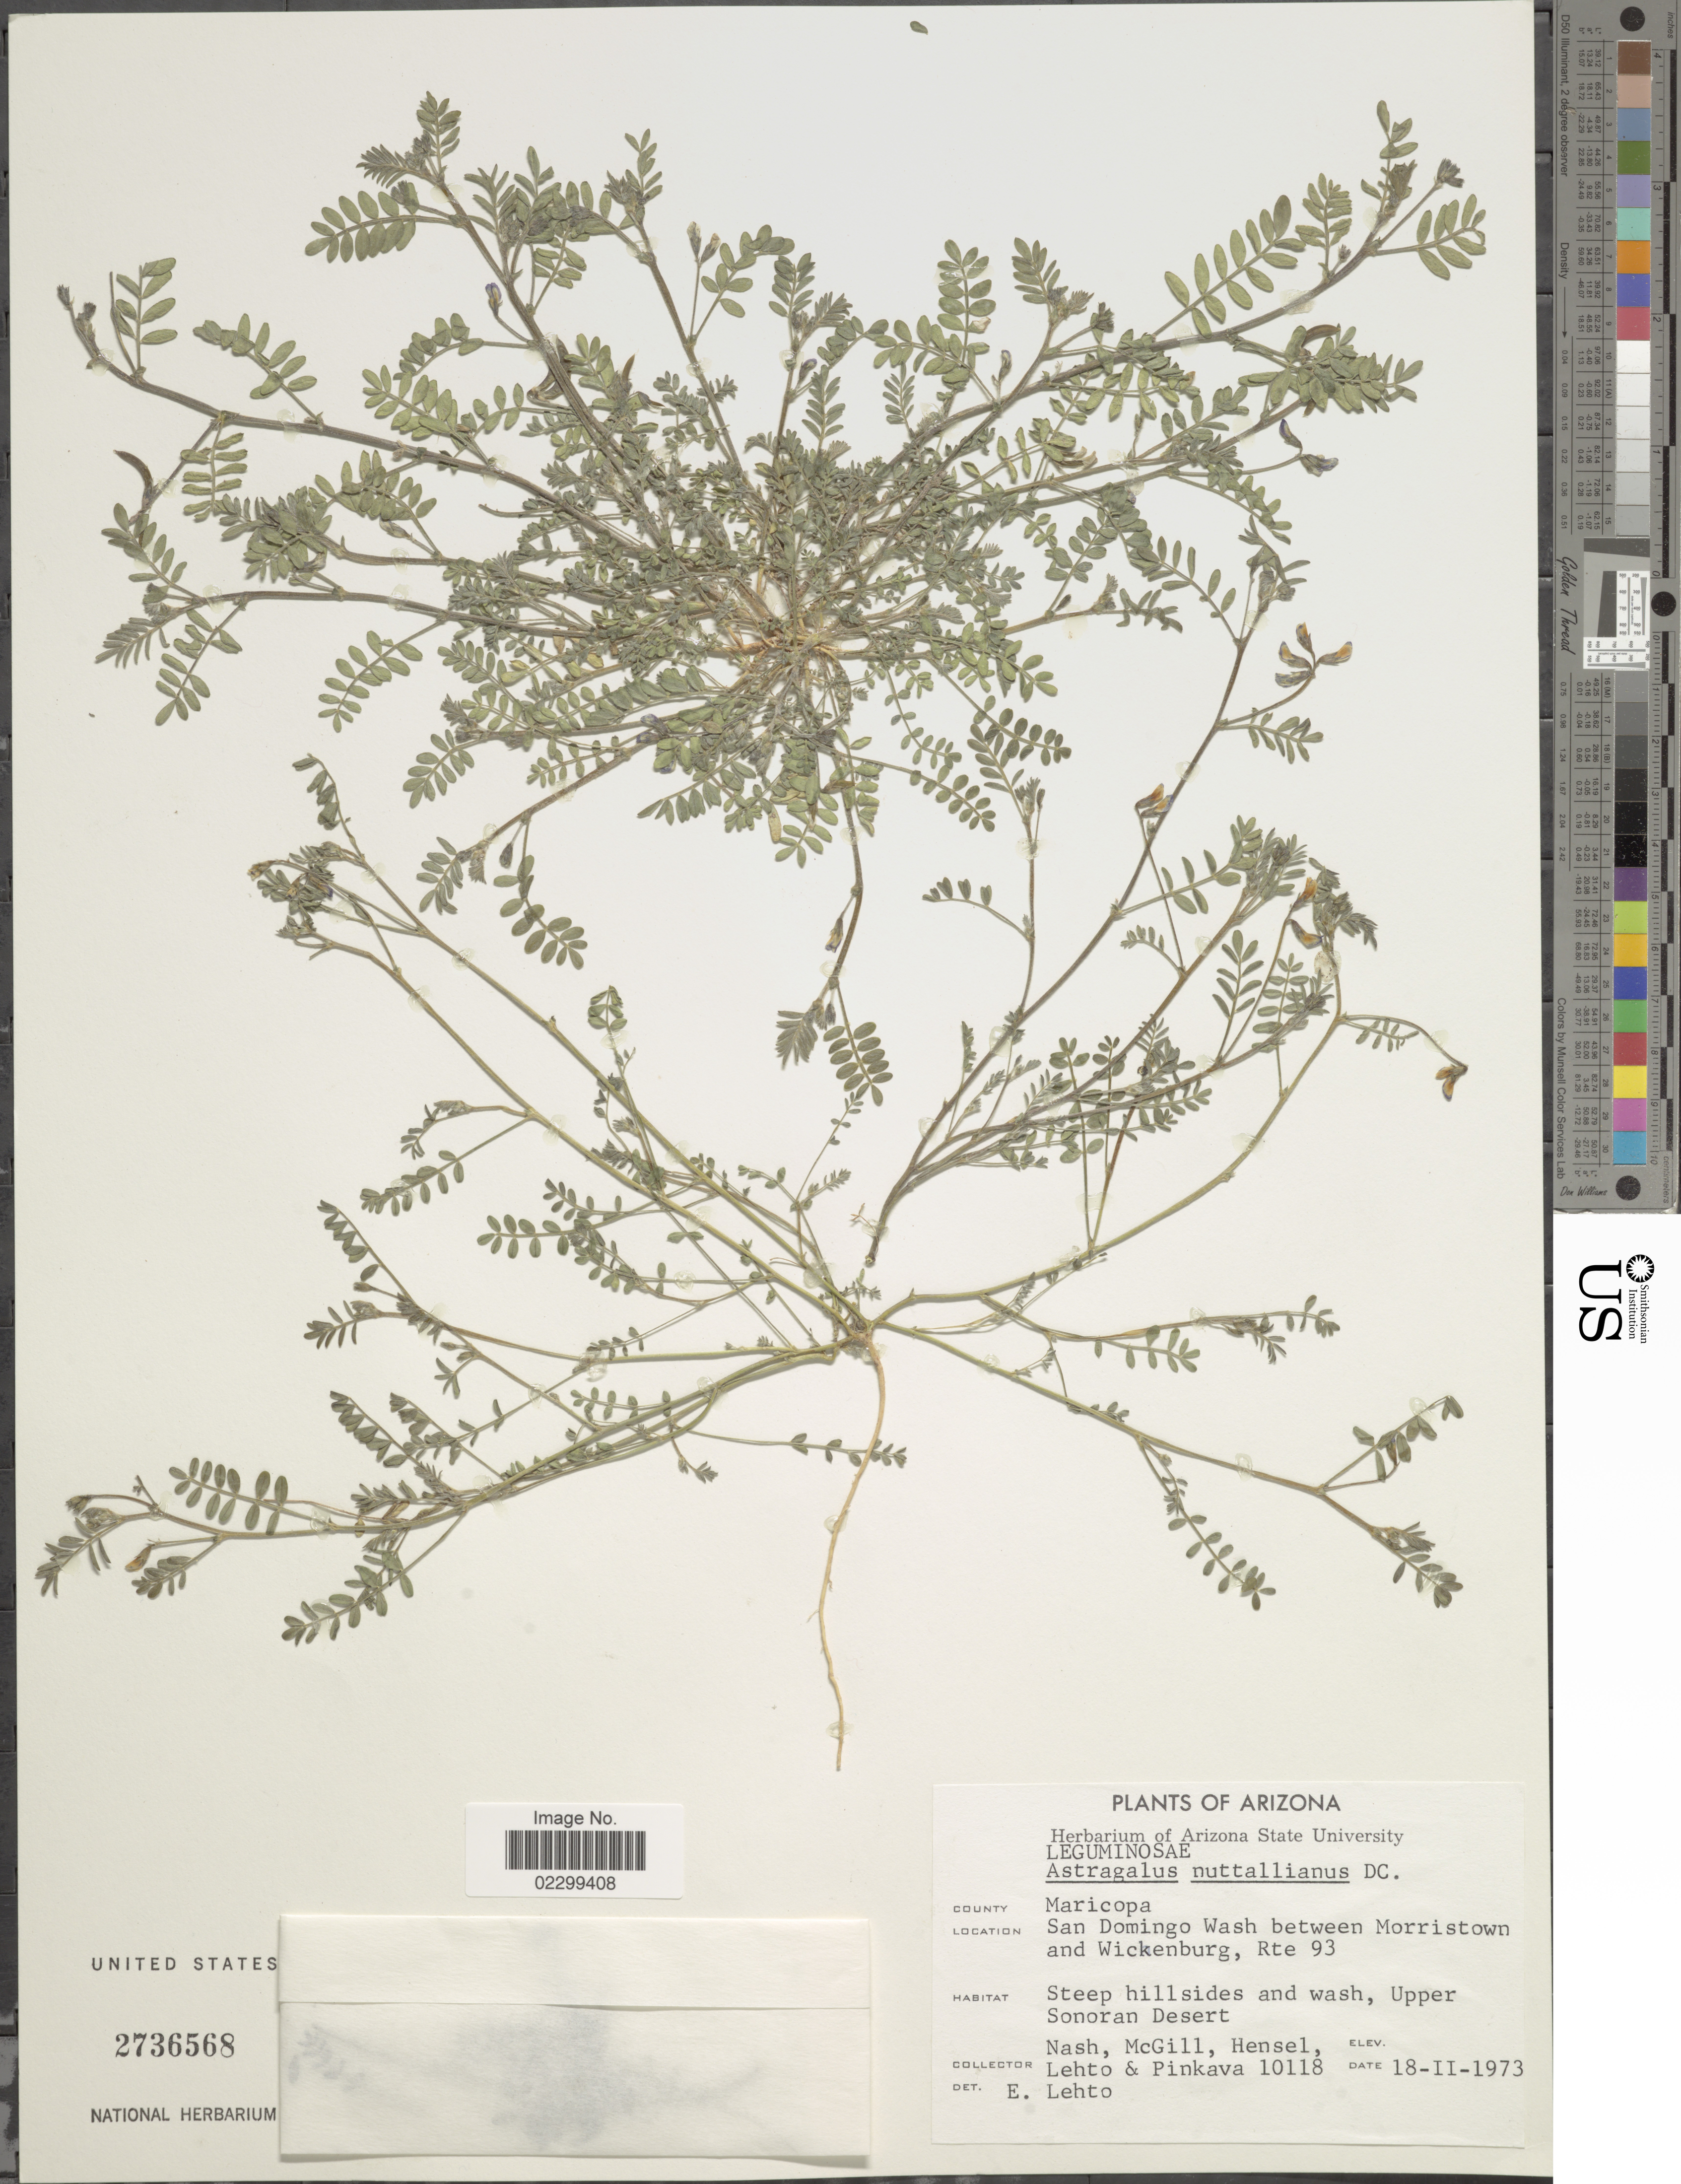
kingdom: Plantae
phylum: Tracheophyta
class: Magnoliopsida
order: Fabales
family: Fabaceae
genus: Astragalus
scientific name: Astragalus nuttallianus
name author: DC.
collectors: -- Nash, -. McGill, -. Hensel, -. Lehto & -. Pinkava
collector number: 10118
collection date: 1973-02-18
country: United States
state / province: Arizona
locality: County Maricopa, San Domingo Wash between Morristown and Wickenburg, Rte 93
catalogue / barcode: US 2736568